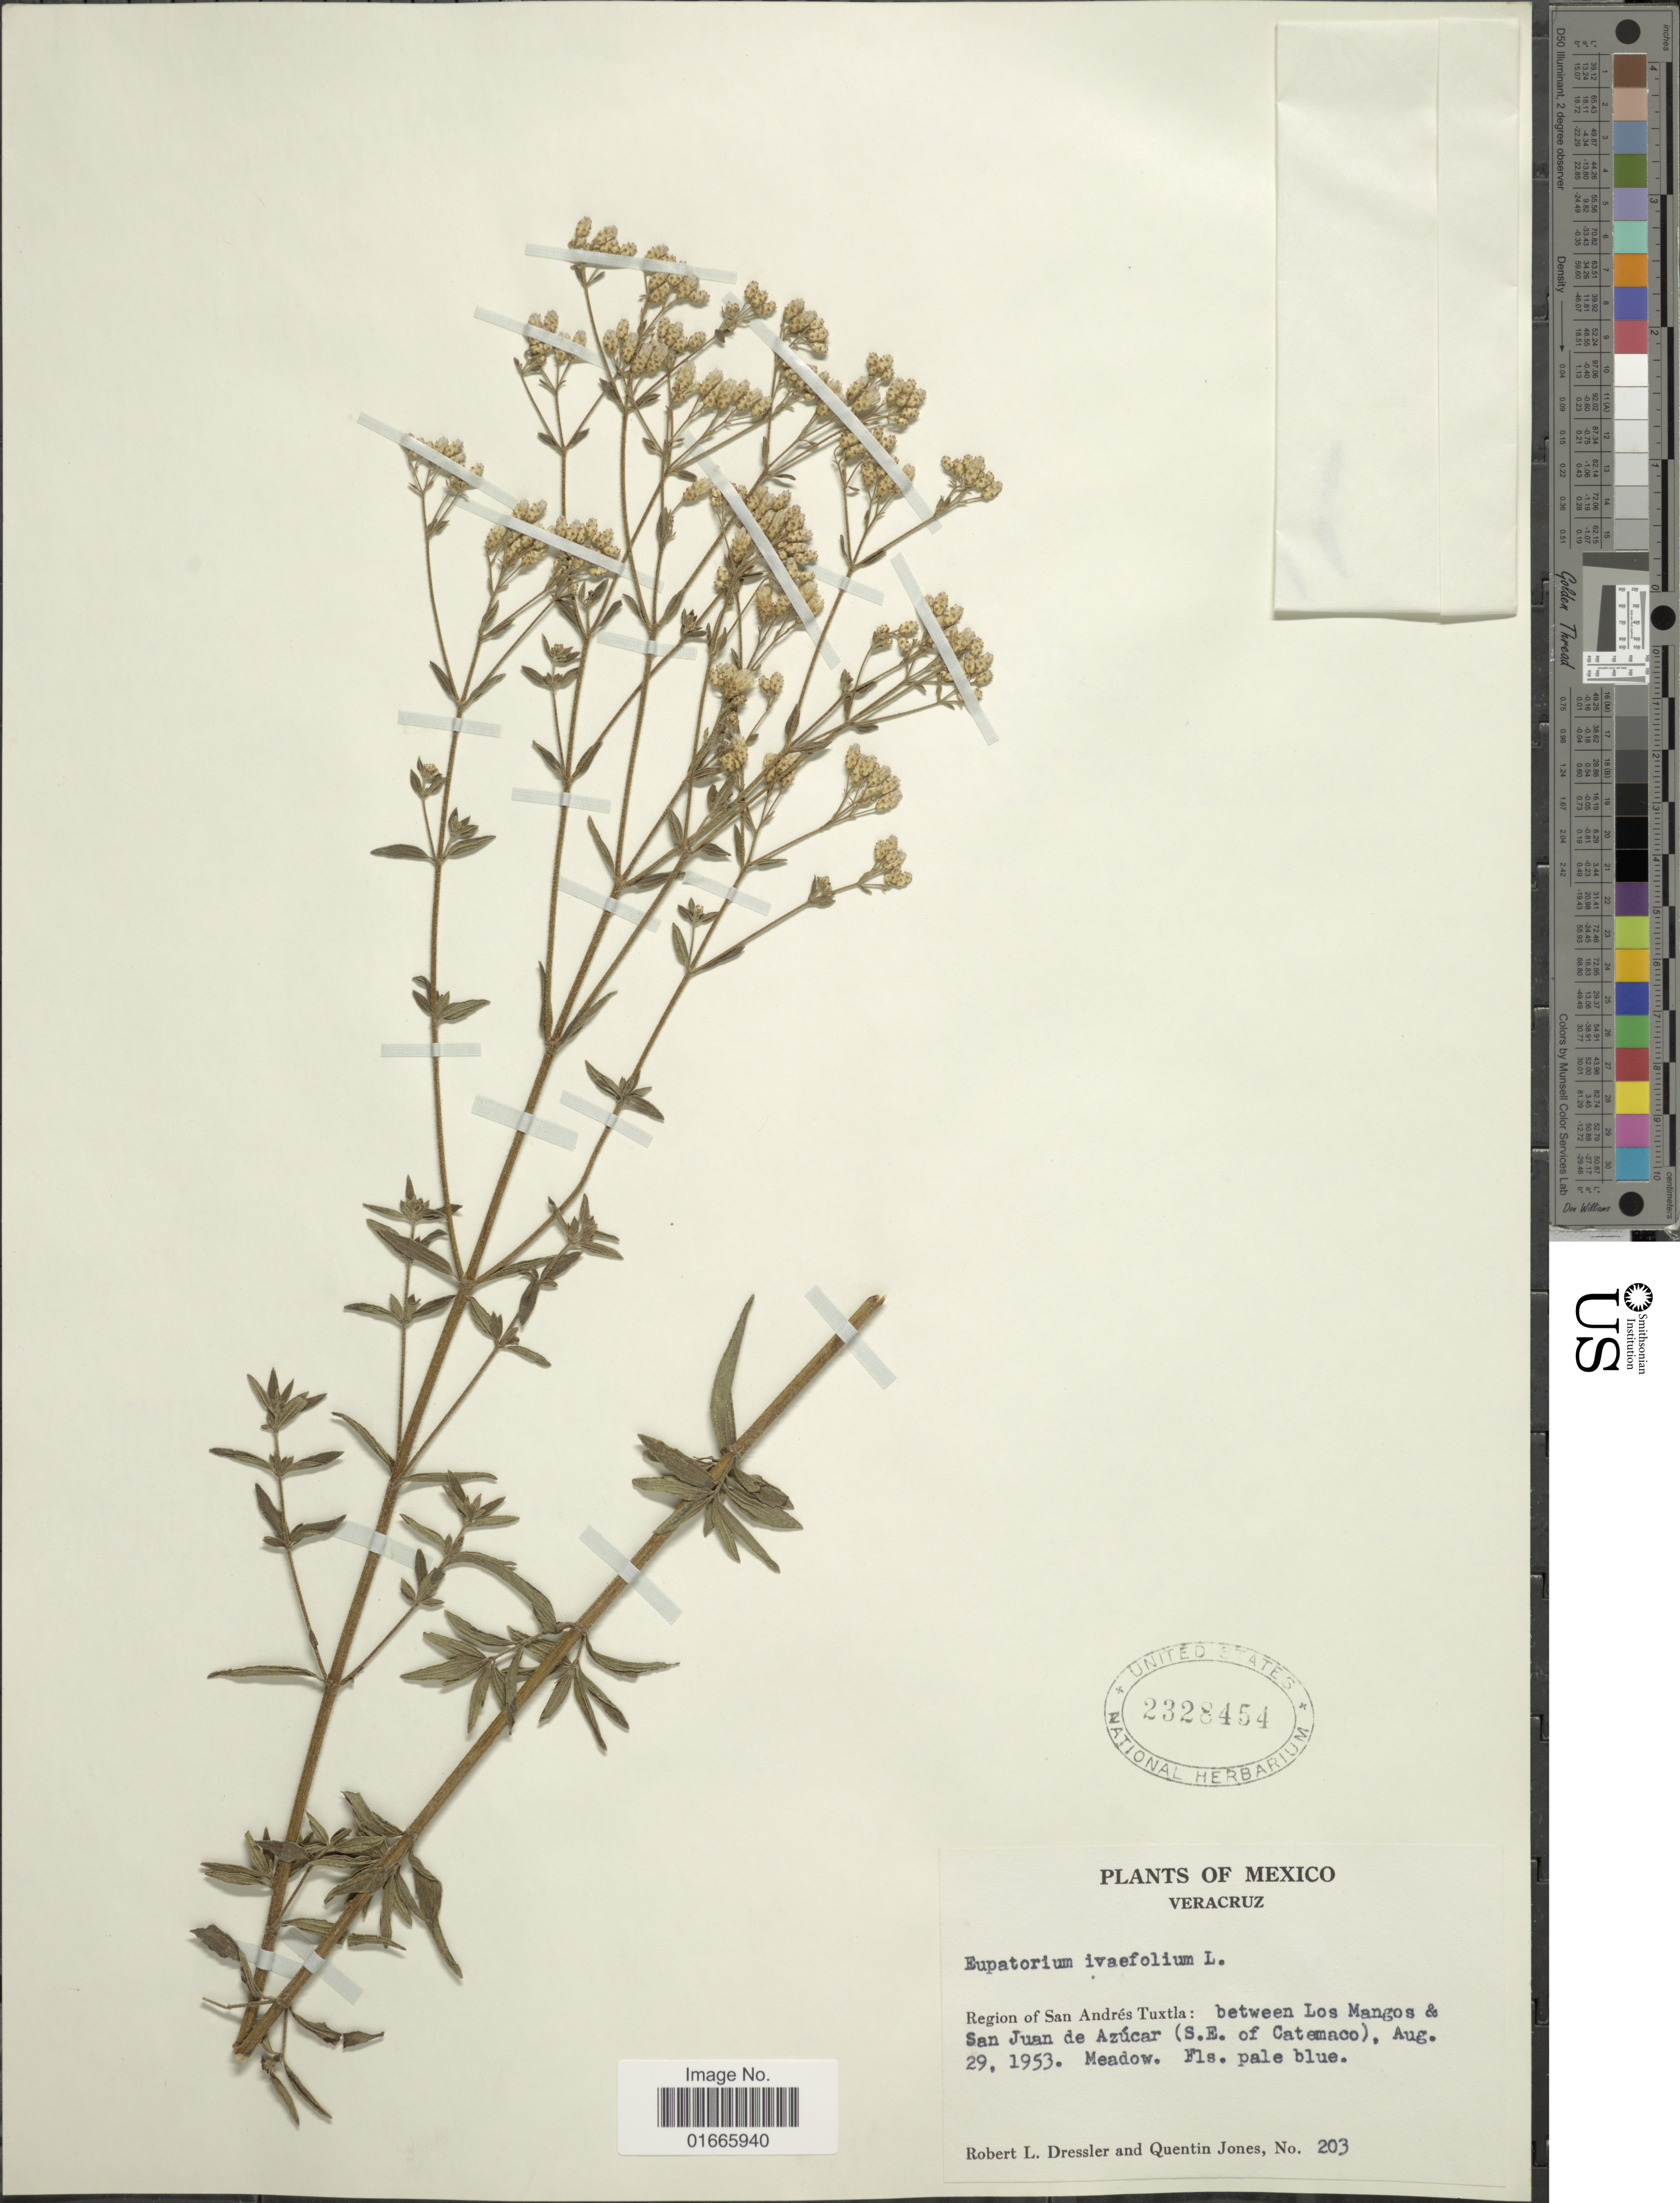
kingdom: Plantae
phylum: Tracheophyta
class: Magnoliopsida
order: Asterales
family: Asteraceae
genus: Chromolaena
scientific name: Chromolaena ivaefolia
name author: (L.) R.M. King & H. Rob.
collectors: R. Dressler & Q. Jones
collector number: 203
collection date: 1953-08-29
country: Mexico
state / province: Veracruz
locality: Region of San Andres Tuxtla: between Los Magos & San Juan de Azucar (S. E. of Catemaco)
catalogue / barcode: US 2328454